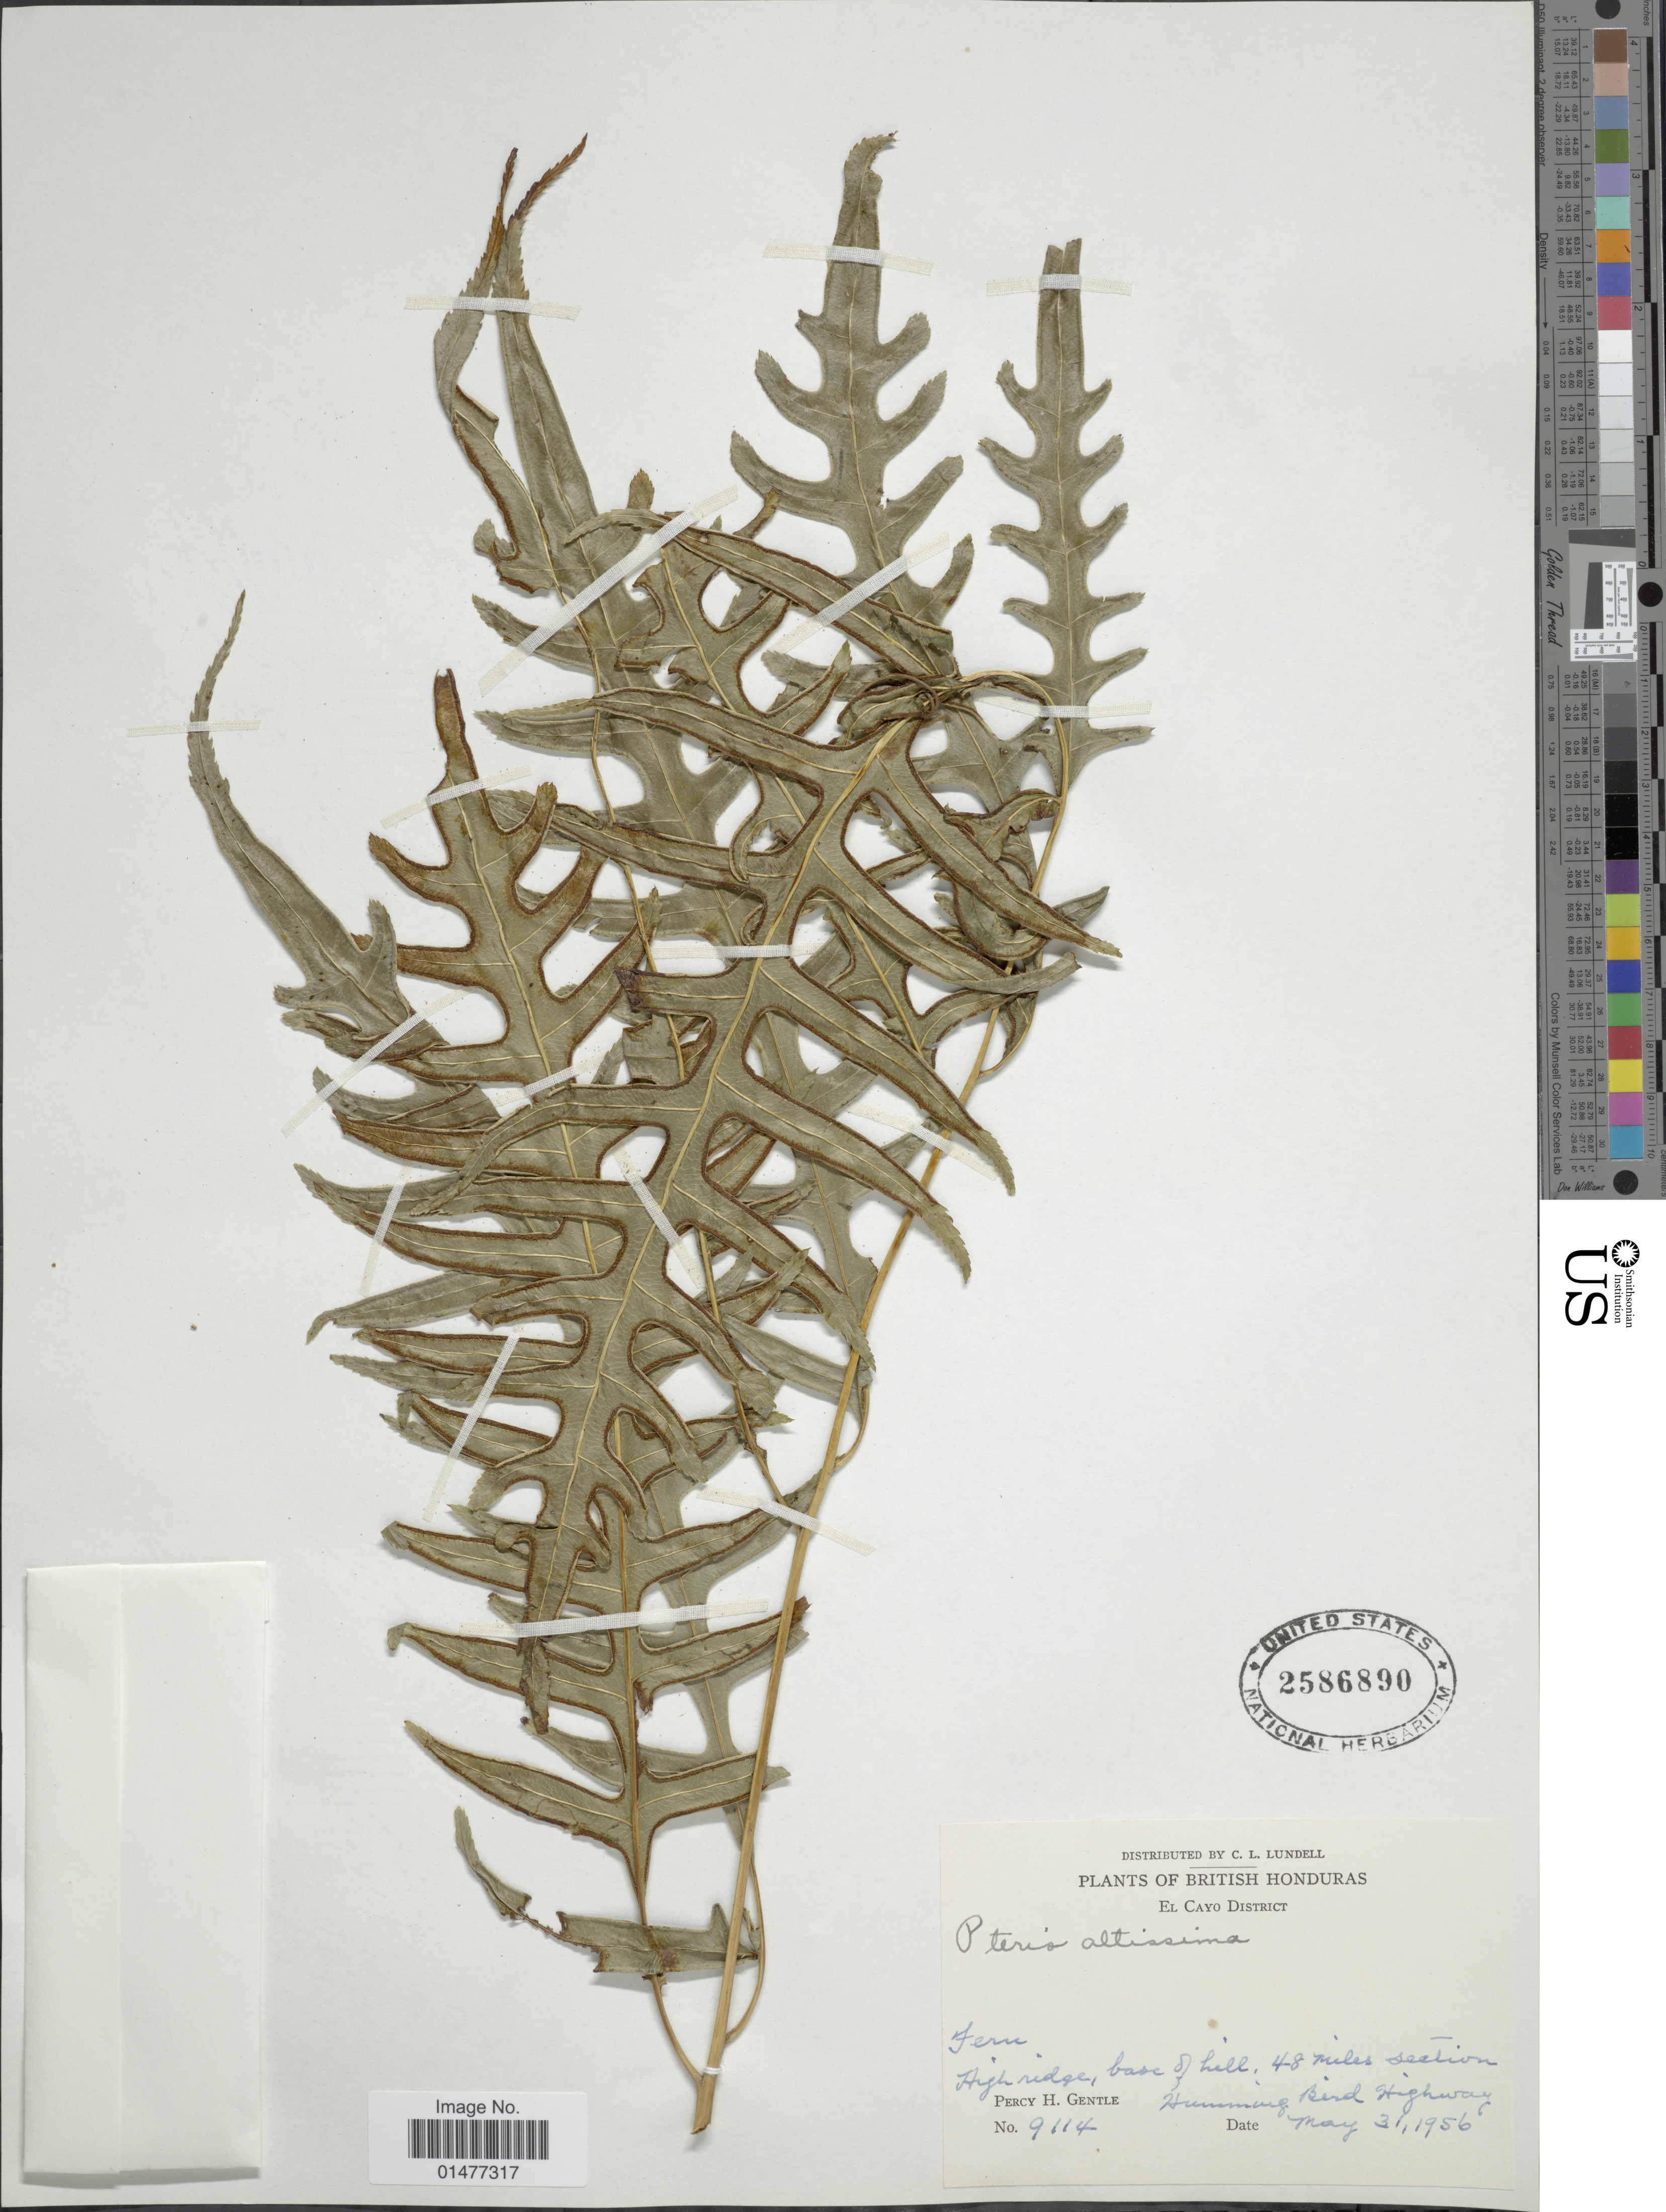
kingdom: Plantae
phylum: Tracheophyta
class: Polypodiopsida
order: Polypodiales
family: Pteridaceae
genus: Pteris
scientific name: Pteris altissima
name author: Poir.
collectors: P. H. Gentle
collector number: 9114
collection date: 1956-05-31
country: Belize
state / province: Cayo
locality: Plants of British Honduras, El Cayo District, Fern, High ridge, base of hill, 48 miles section, Humming Bird Highway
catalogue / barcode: US 2586890